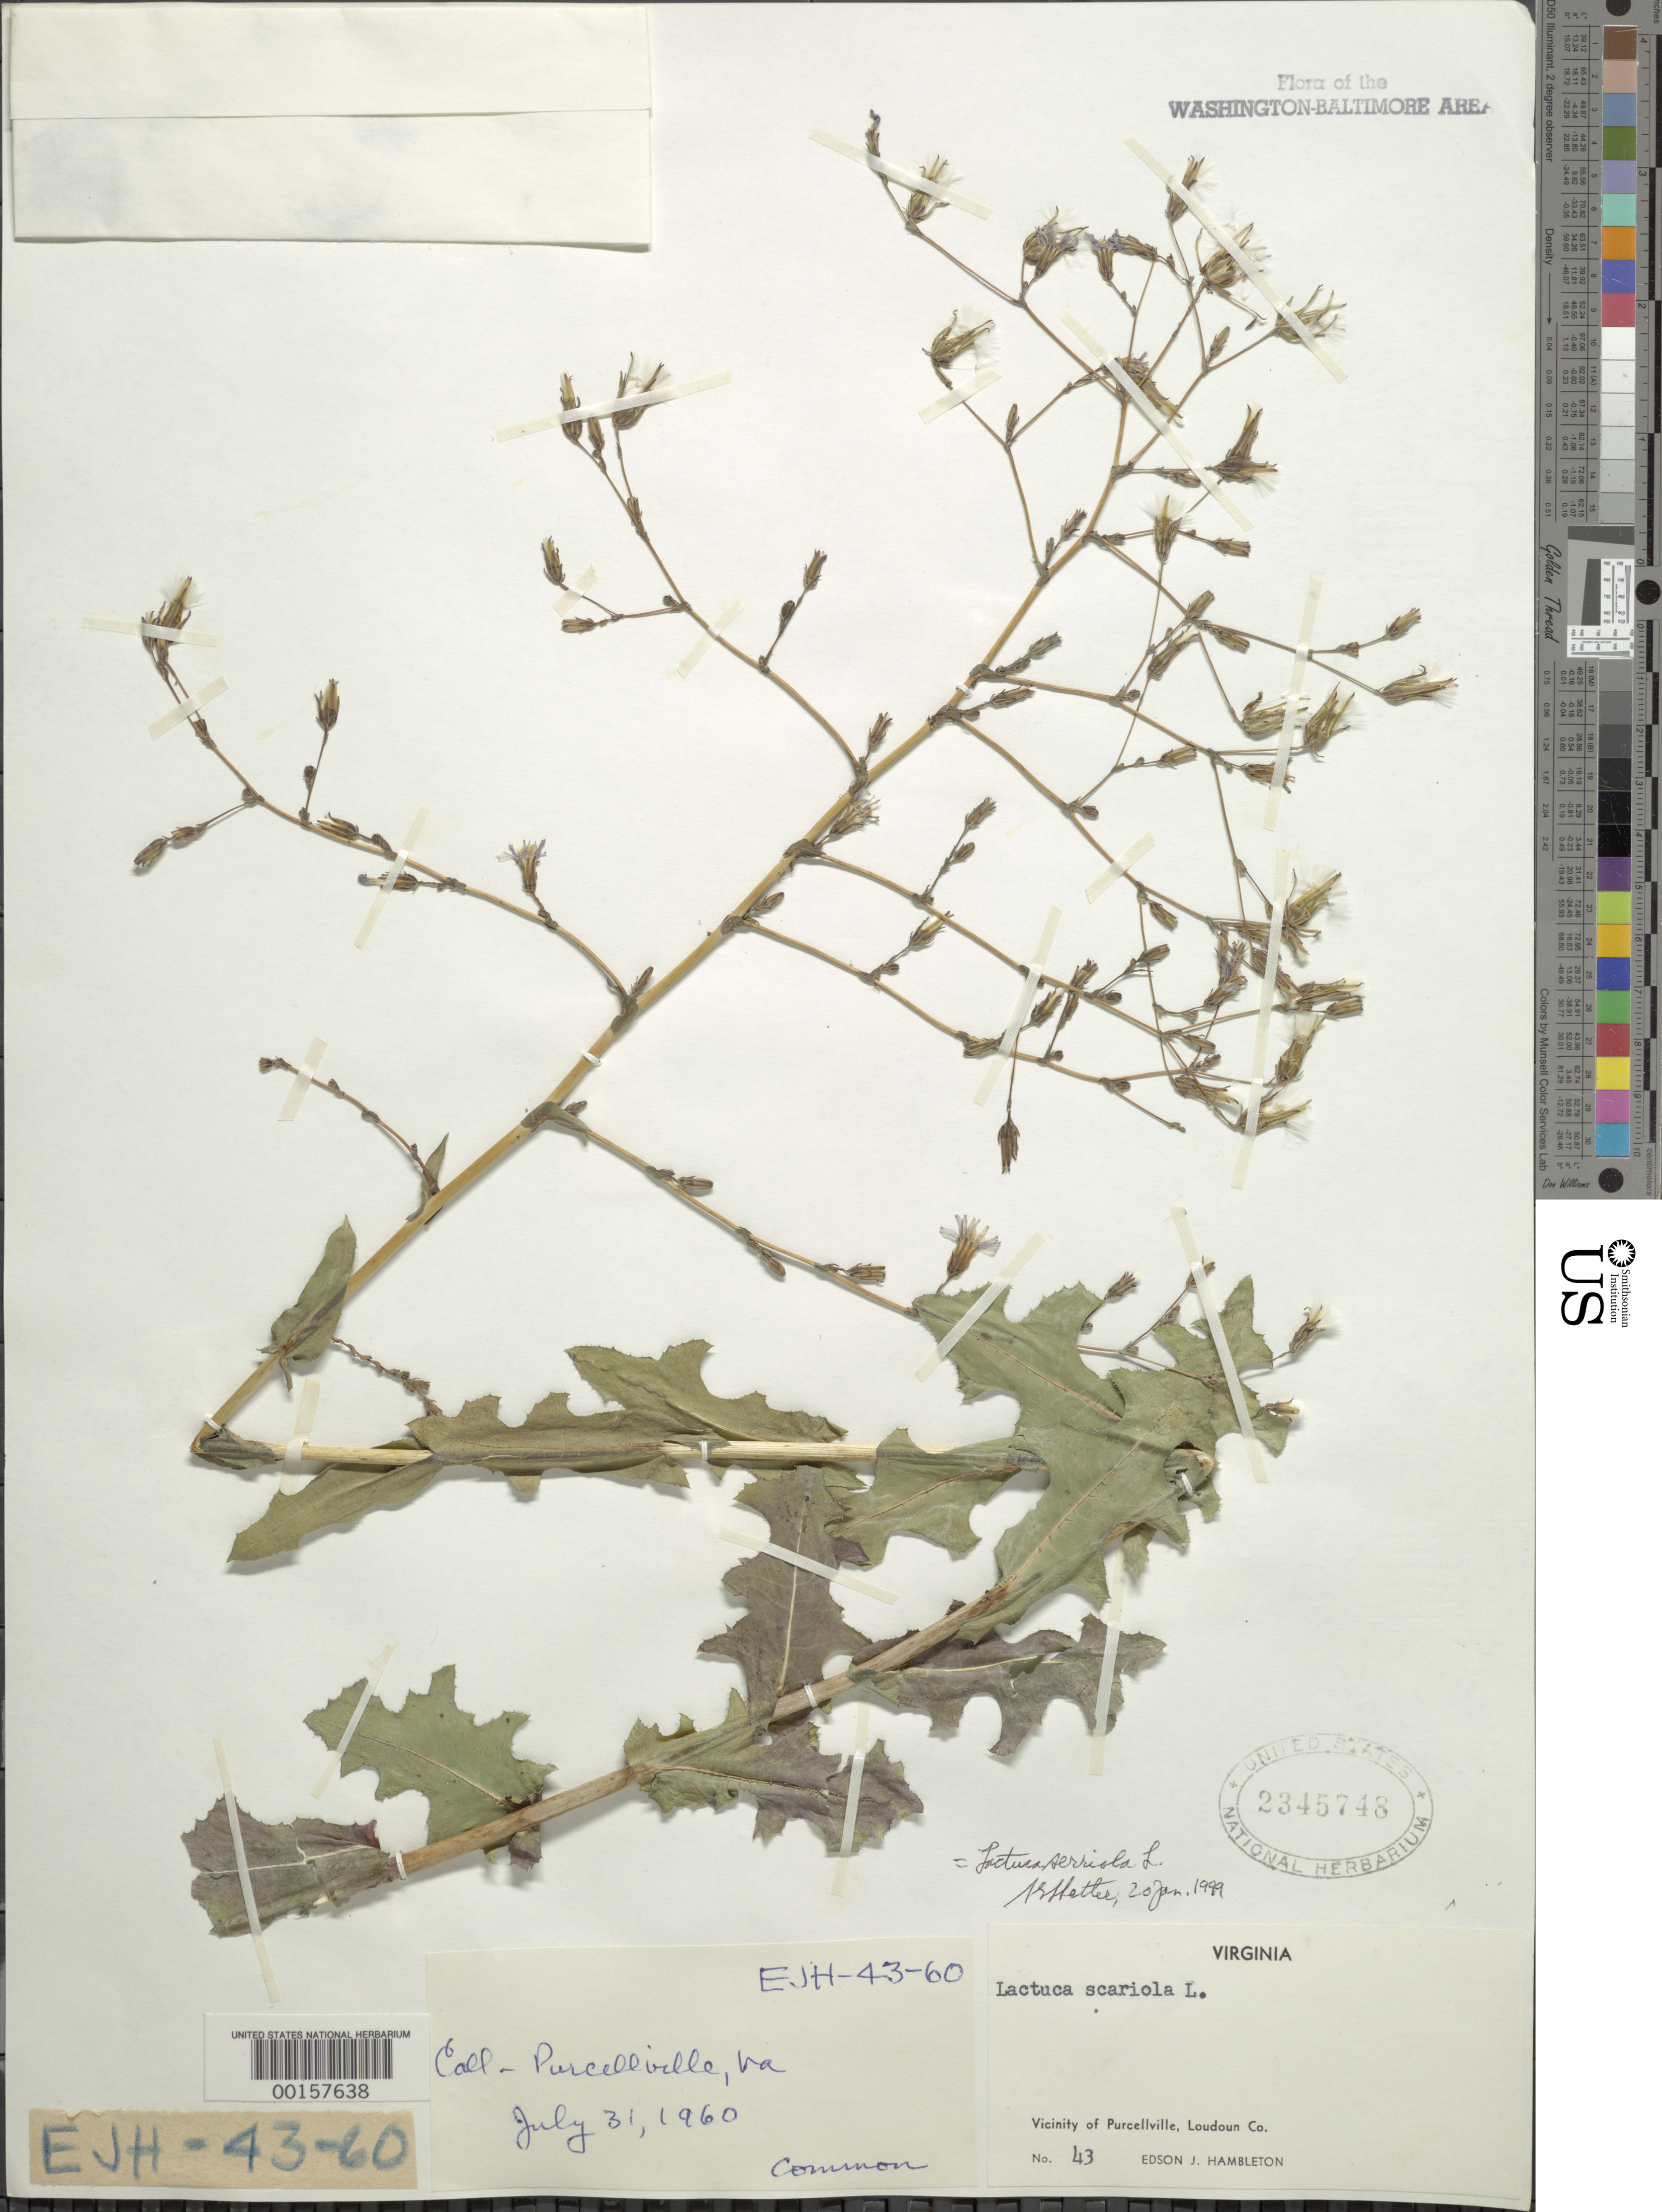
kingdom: Plantae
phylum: Tracheophyta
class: Magnoliopsida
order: Asterales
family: Asteraceae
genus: Lactuca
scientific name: Lactuca serriola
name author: L.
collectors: E. Hambleton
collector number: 43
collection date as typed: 31 Jul 1960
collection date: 1960-07-31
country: United States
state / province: Virginia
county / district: Loudoun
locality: Purcellville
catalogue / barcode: US 2345748